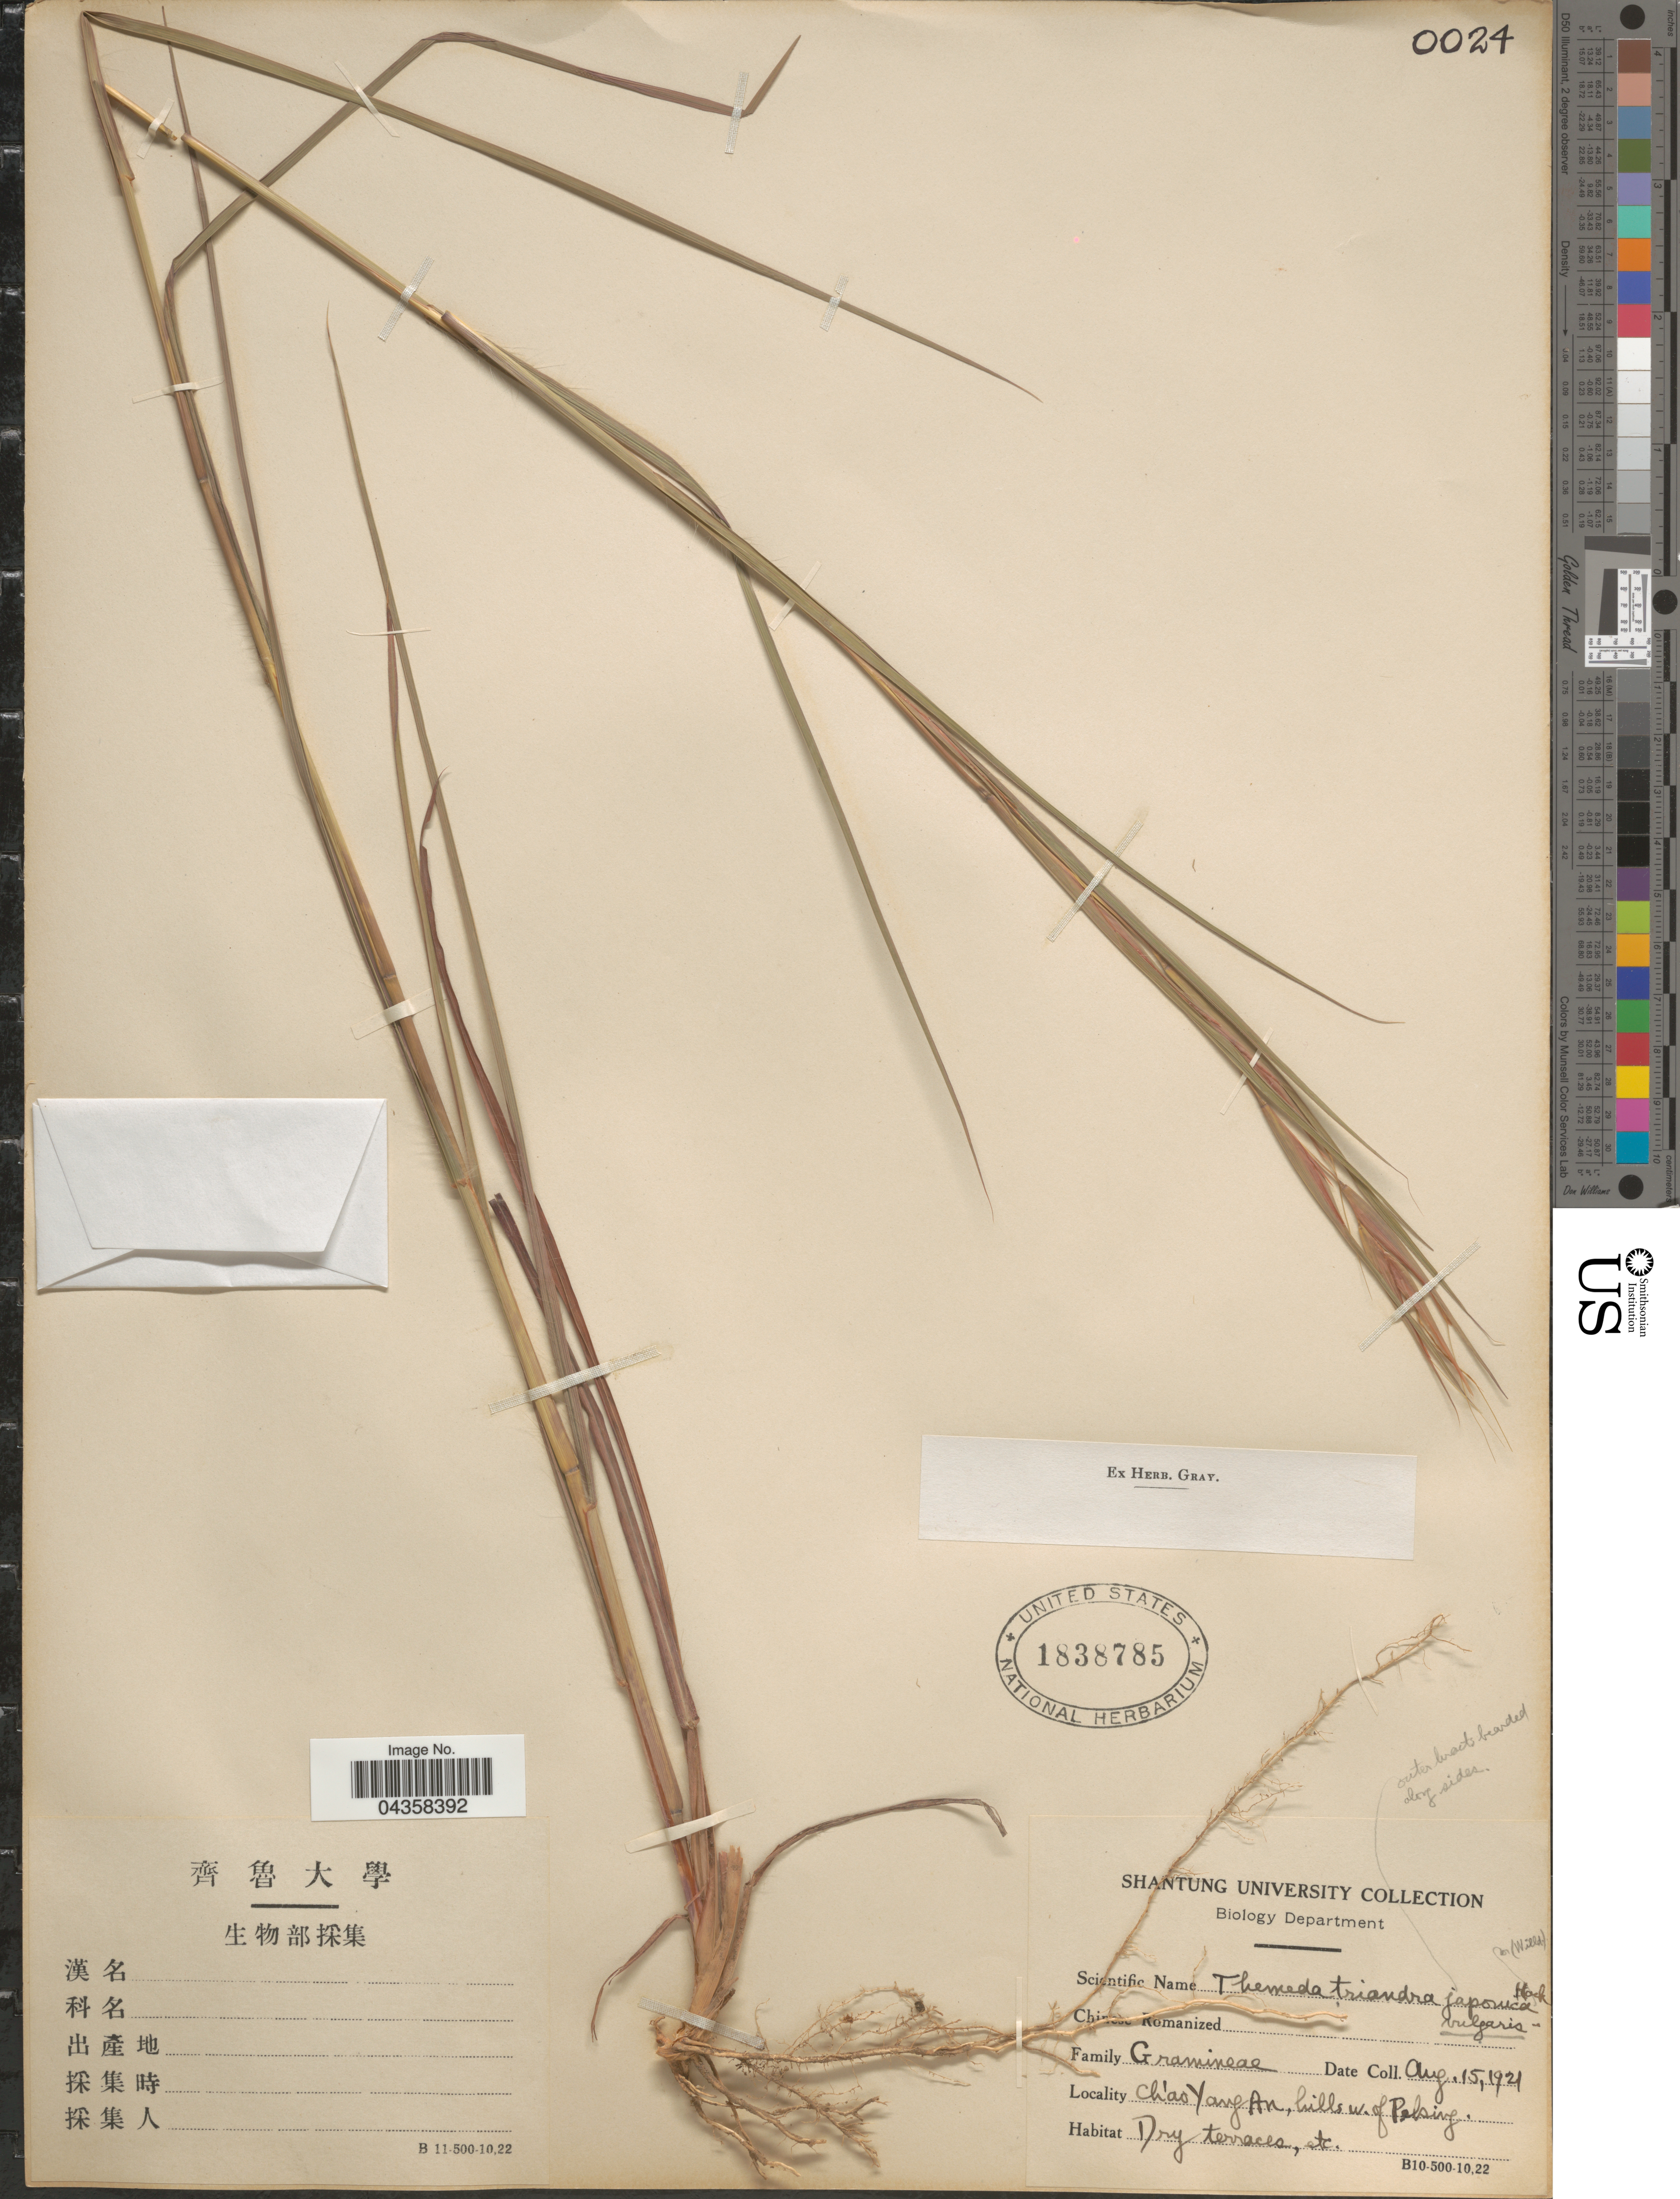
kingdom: Plantae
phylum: Tracheophyta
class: Liliopsida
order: Poales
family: Poaceae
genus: Themeda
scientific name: Themeda triandra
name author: Forssk.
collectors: ex herb. Gray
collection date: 1921-08-15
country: China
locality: Ch'ao Yang An, hills w. of Peking.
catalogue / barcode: US 1838785